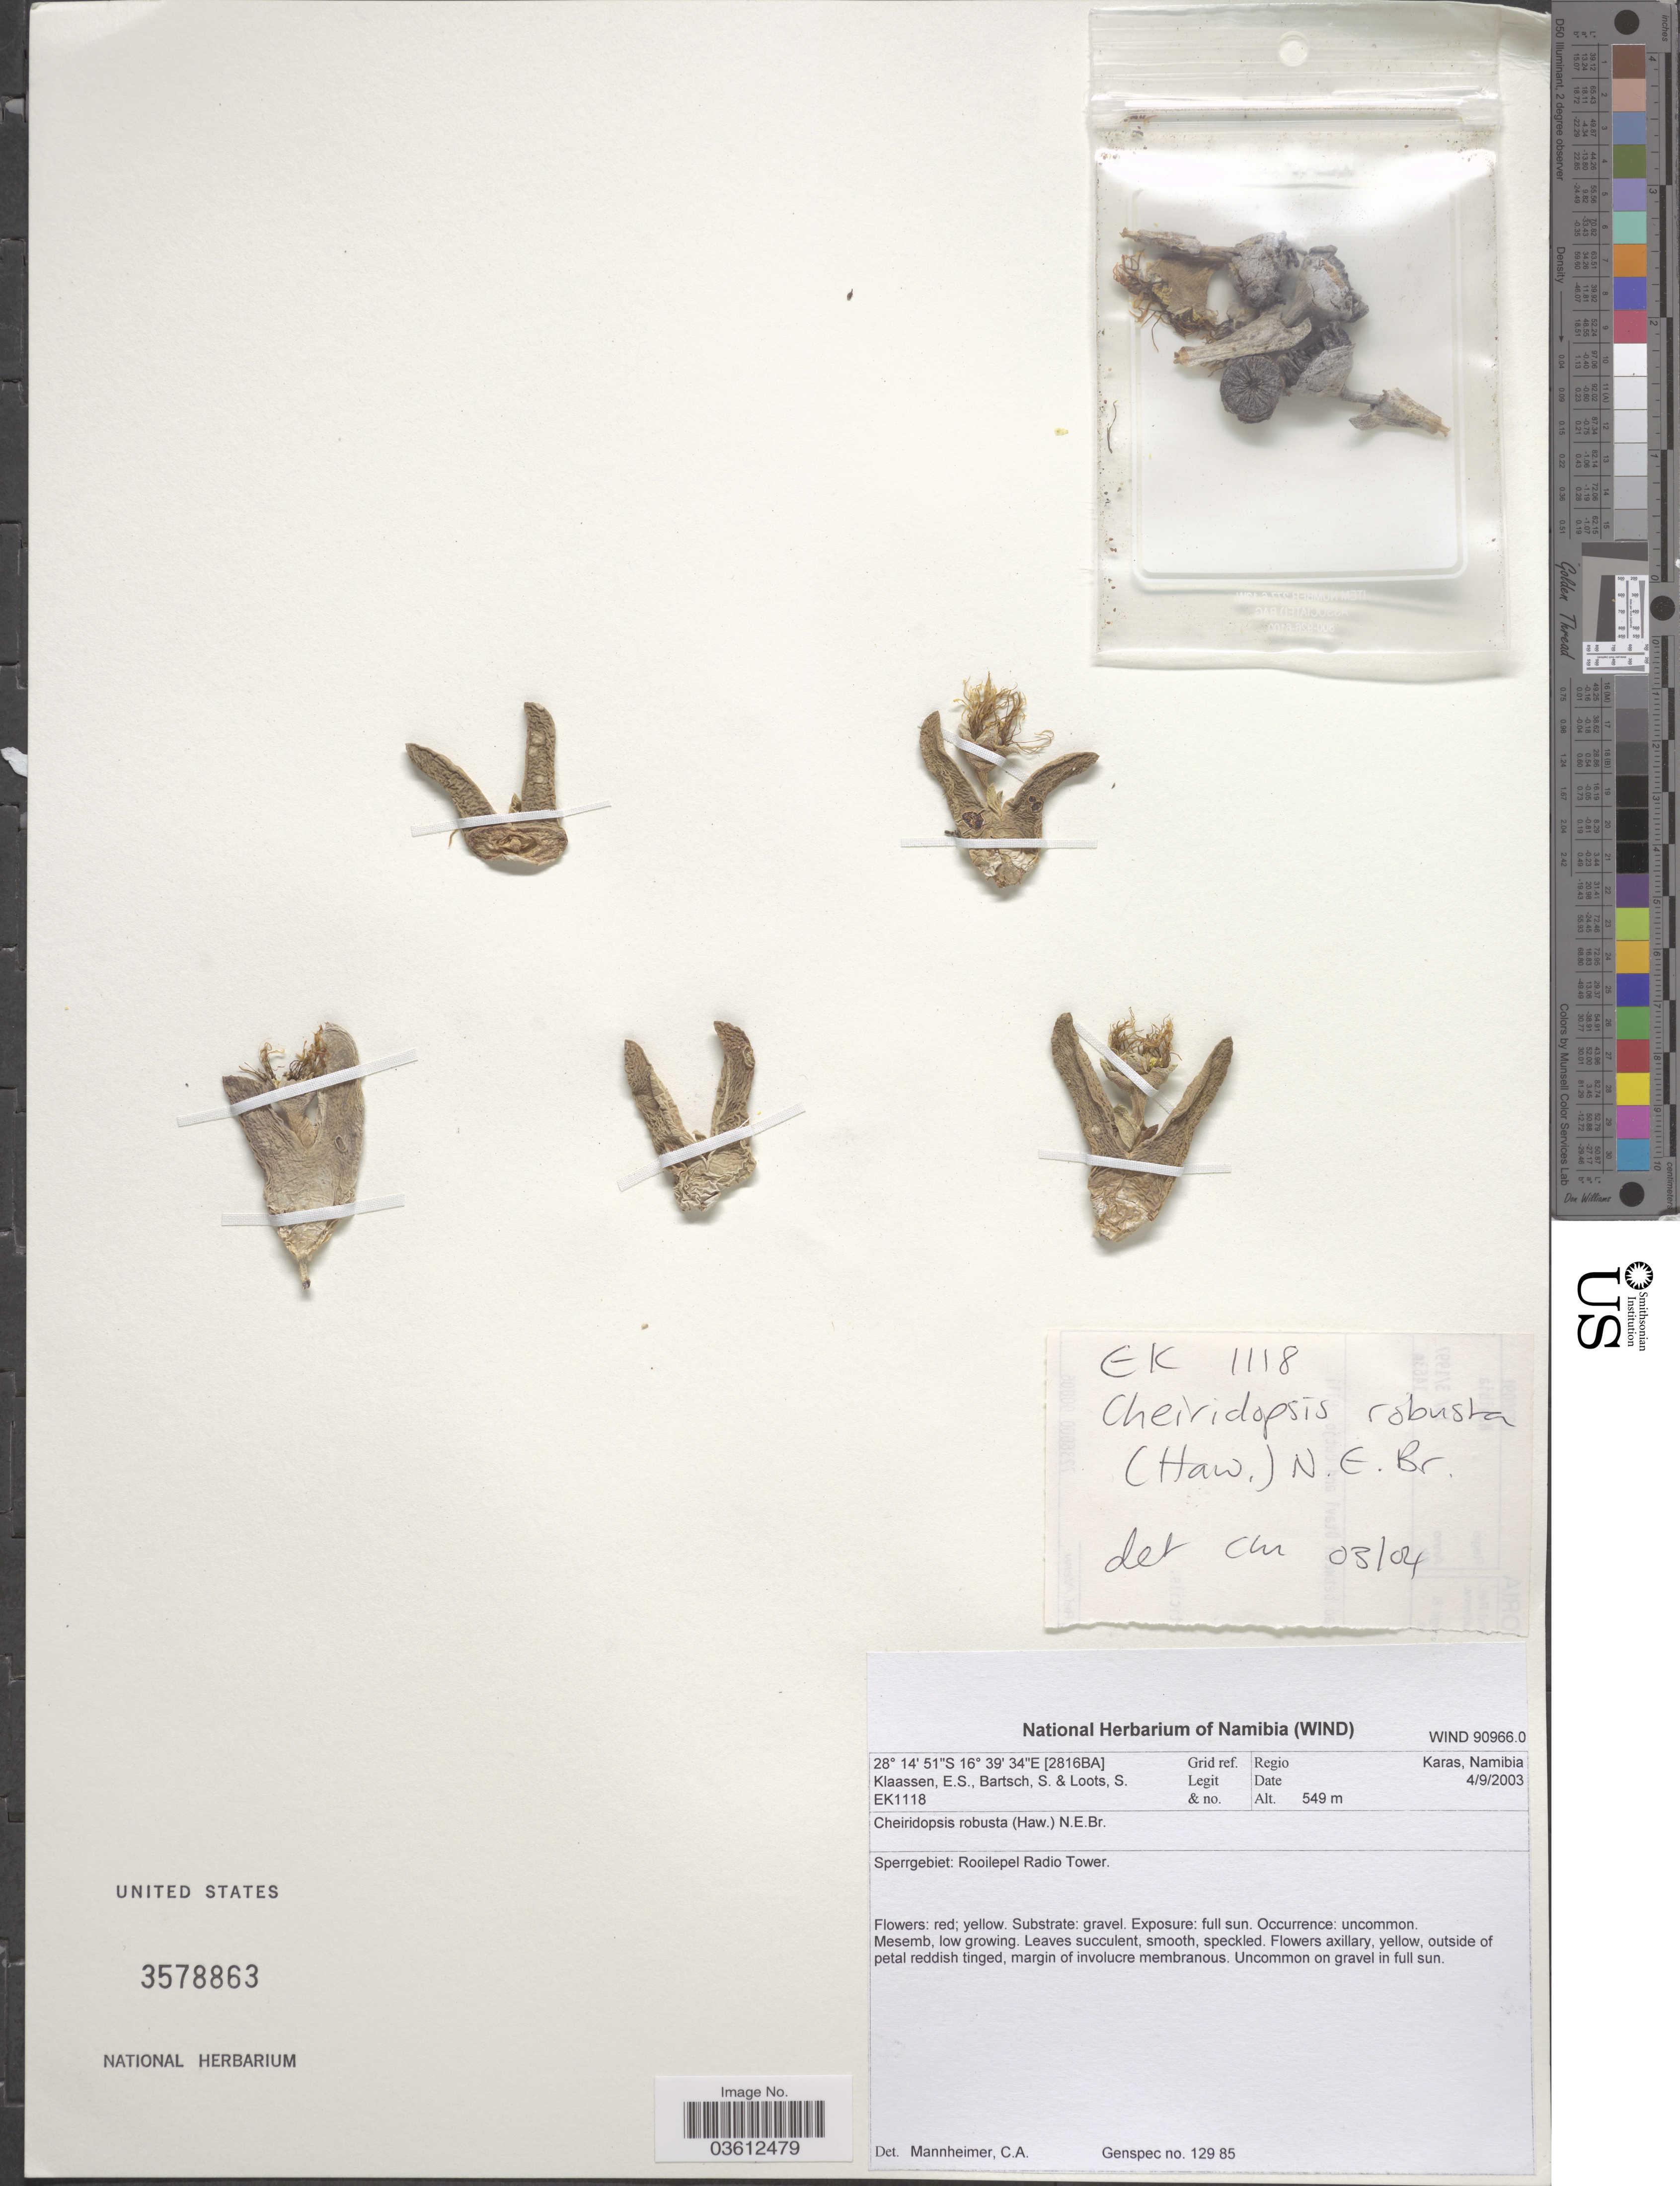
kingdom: Plantae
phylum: Tracheophyta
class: Magnoliopsida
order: Caryophyllales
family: Aizoaceae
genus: Cheiridopsis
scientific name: Cheiridopsis robusta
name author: N.E. Br.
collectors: E. S. Klaassen, S. Bartsch & S. Loots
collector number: EK1118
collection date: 2003-09-04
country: Namibia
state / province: Karas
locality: Grid ref. [2816BA]. Regio Karas. Sperrgebiet: Rooilepel Radio Tower.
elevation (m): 549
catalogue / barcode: US 3578863